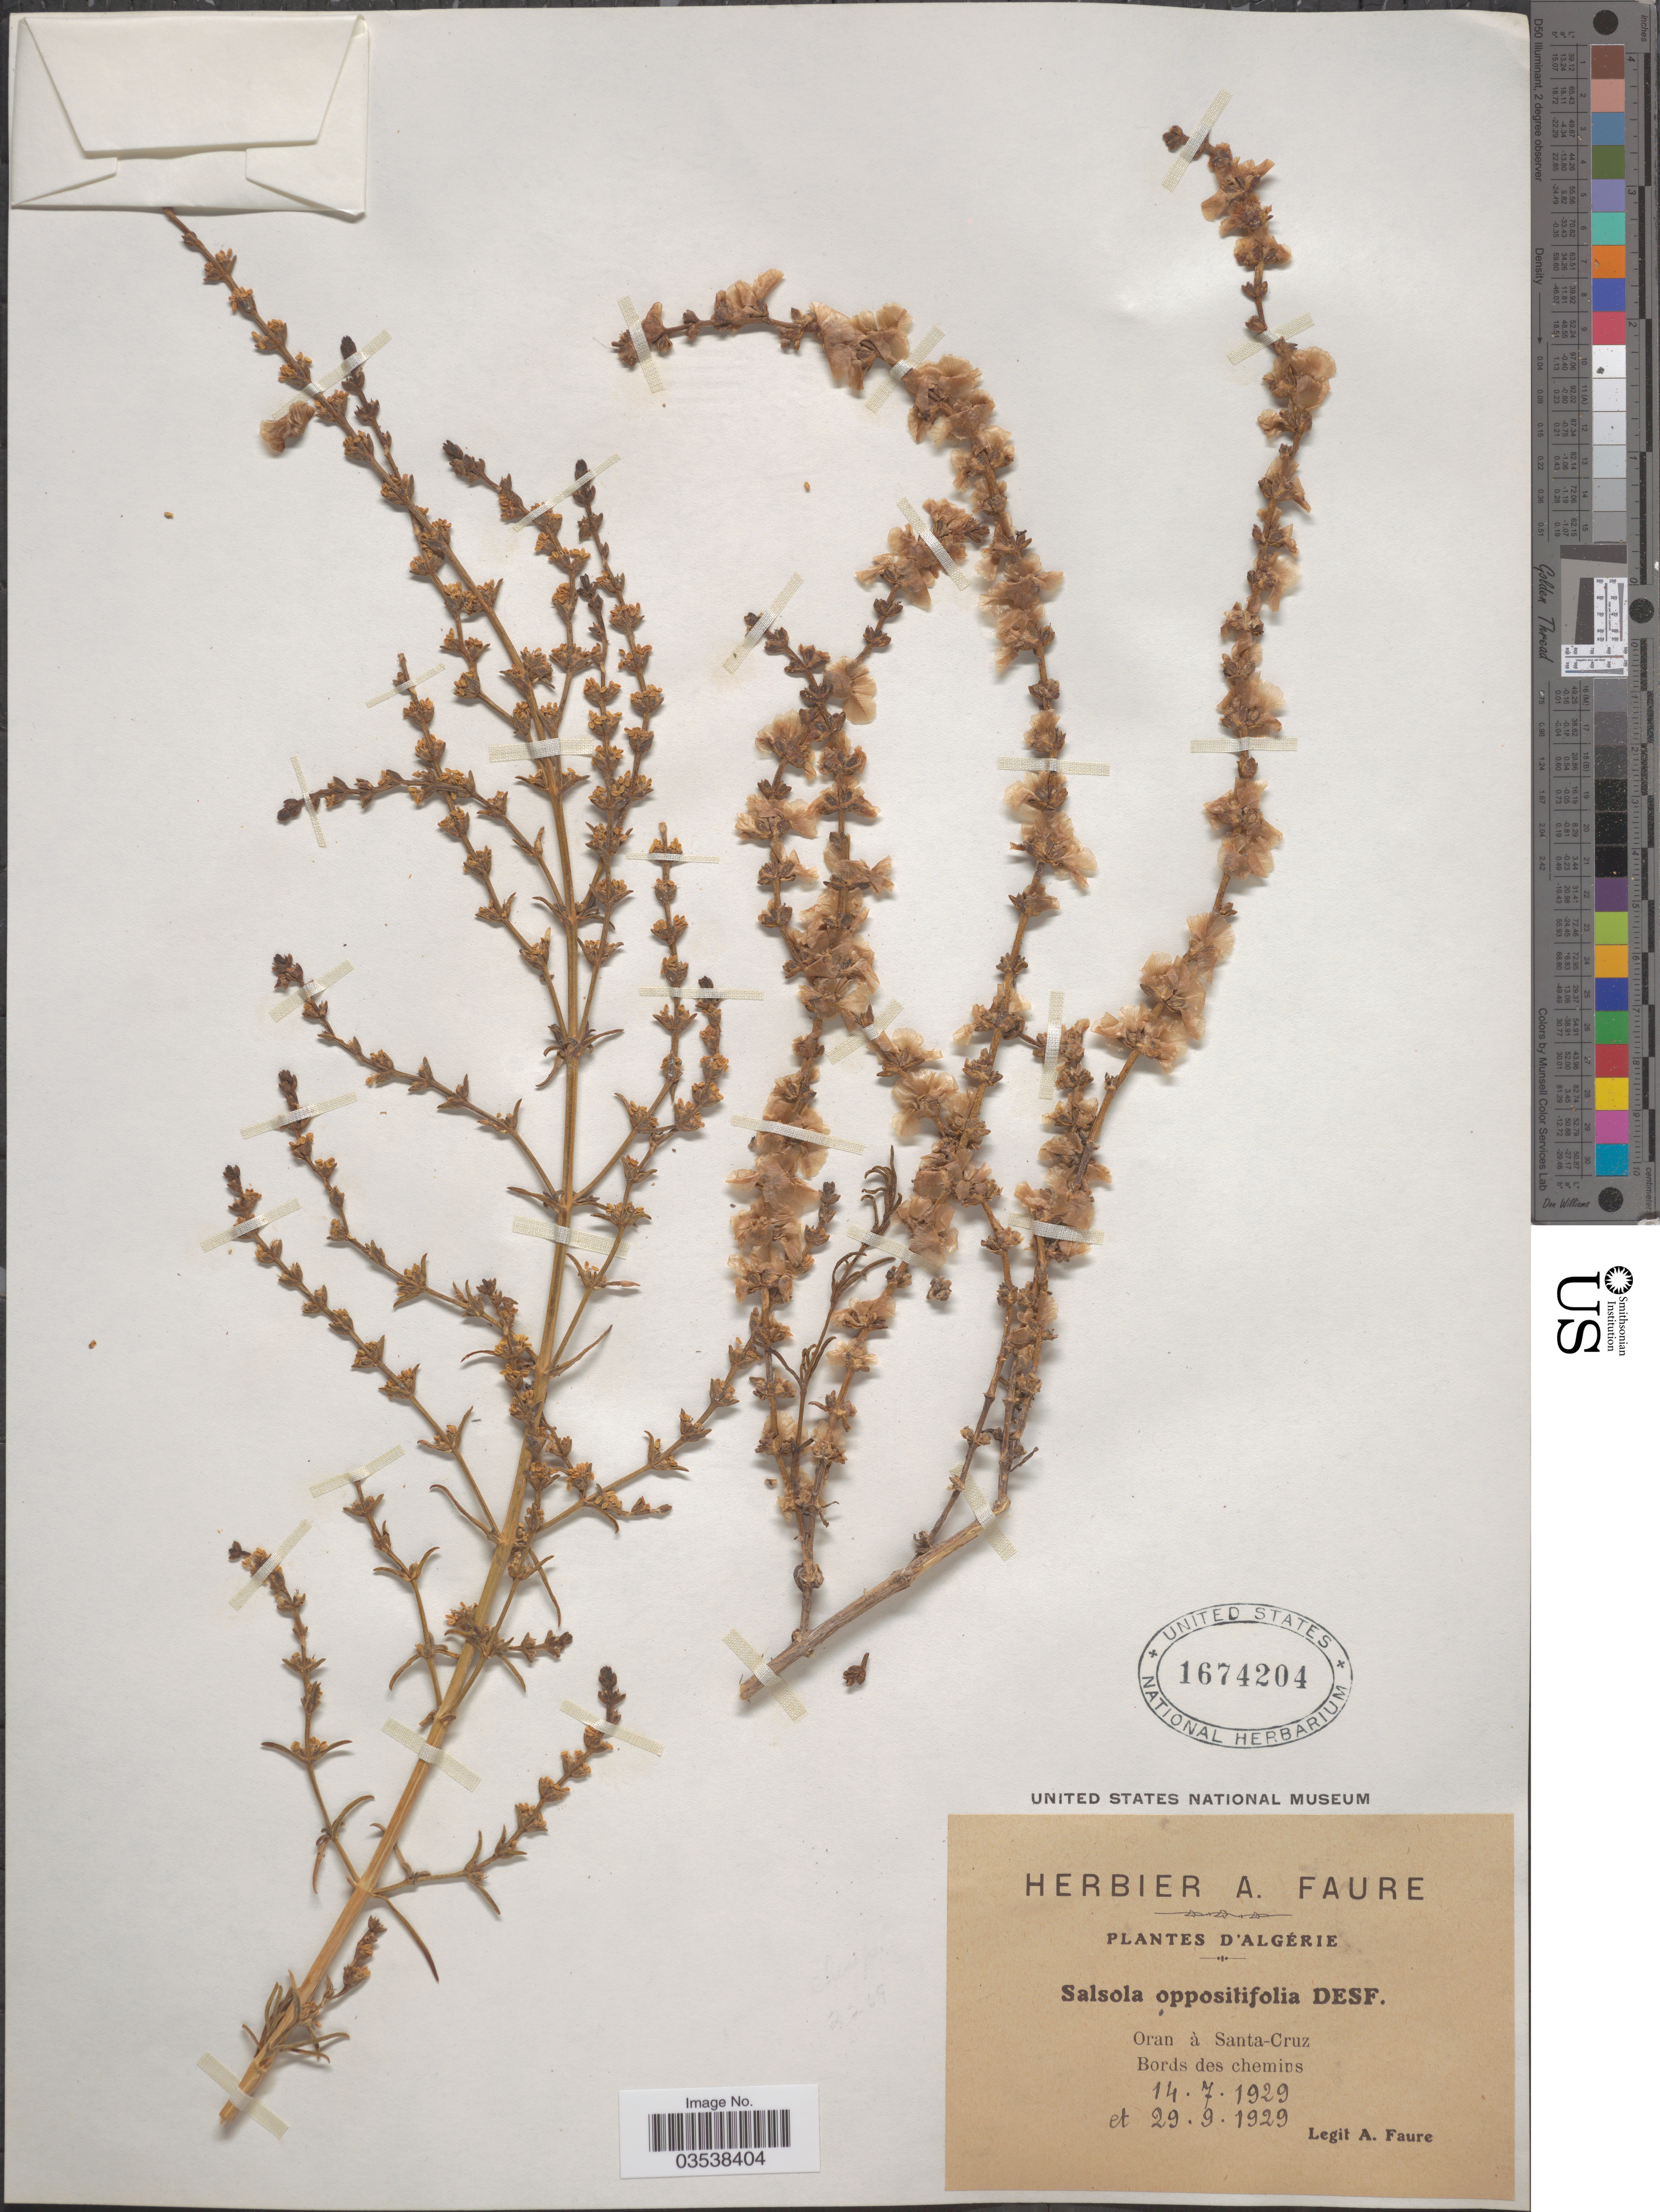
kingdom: Plantae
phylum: Tracheophyta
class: Magnoliopsida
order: Caryophyllales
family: Amaranthaceae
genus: Soda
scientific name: Soda oppositifolia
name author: (Desf.) Akhani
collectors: A. Faure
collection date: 1929-07-14/1929-09-29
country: Algeria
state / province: Oran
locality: Algérie. Oran à Santa-Cruz. Bords des chemins.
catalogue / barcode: US 1674204